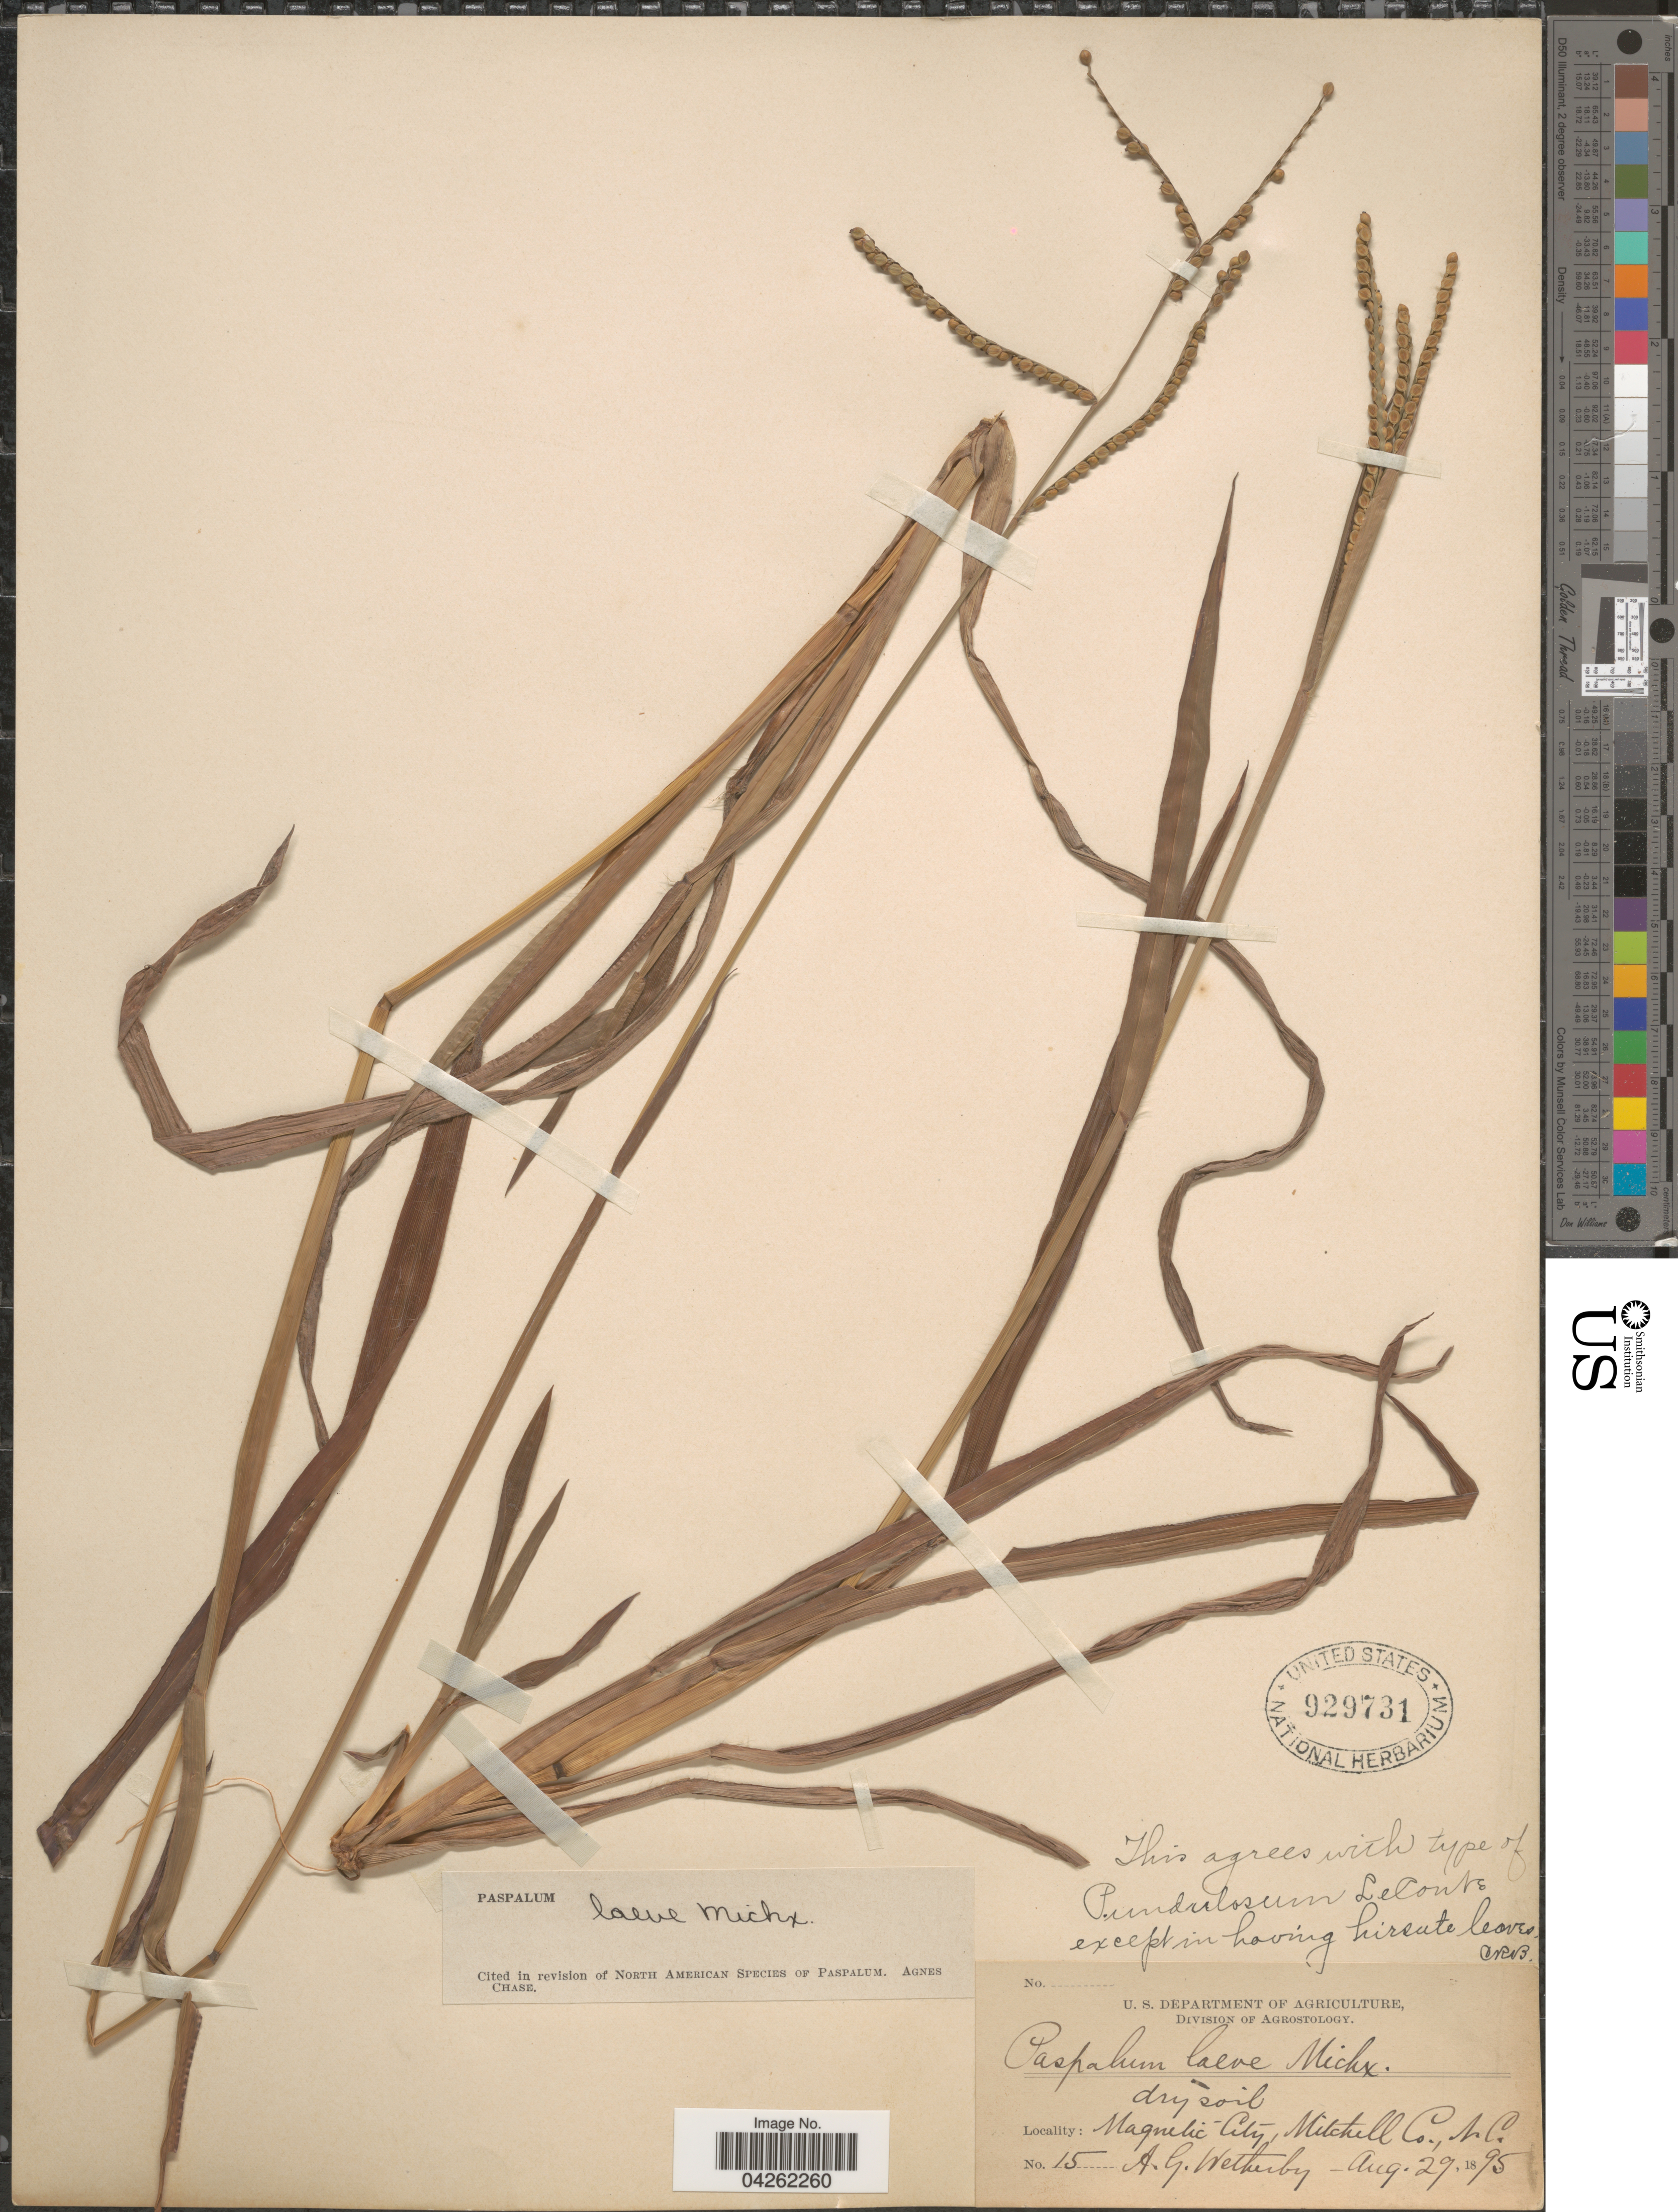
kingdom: Plantae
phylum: Tracheophyta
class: Liliopsida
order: Poales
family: Poaceae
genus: Paspalum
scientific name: Paspalum laeve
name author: Michx.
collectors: A. Wetherby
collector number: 15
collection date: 1895-08-29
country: United States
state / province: North Carolina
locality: Dry soil. Magnetic City, Mitchell Co.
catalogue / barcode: US 929731